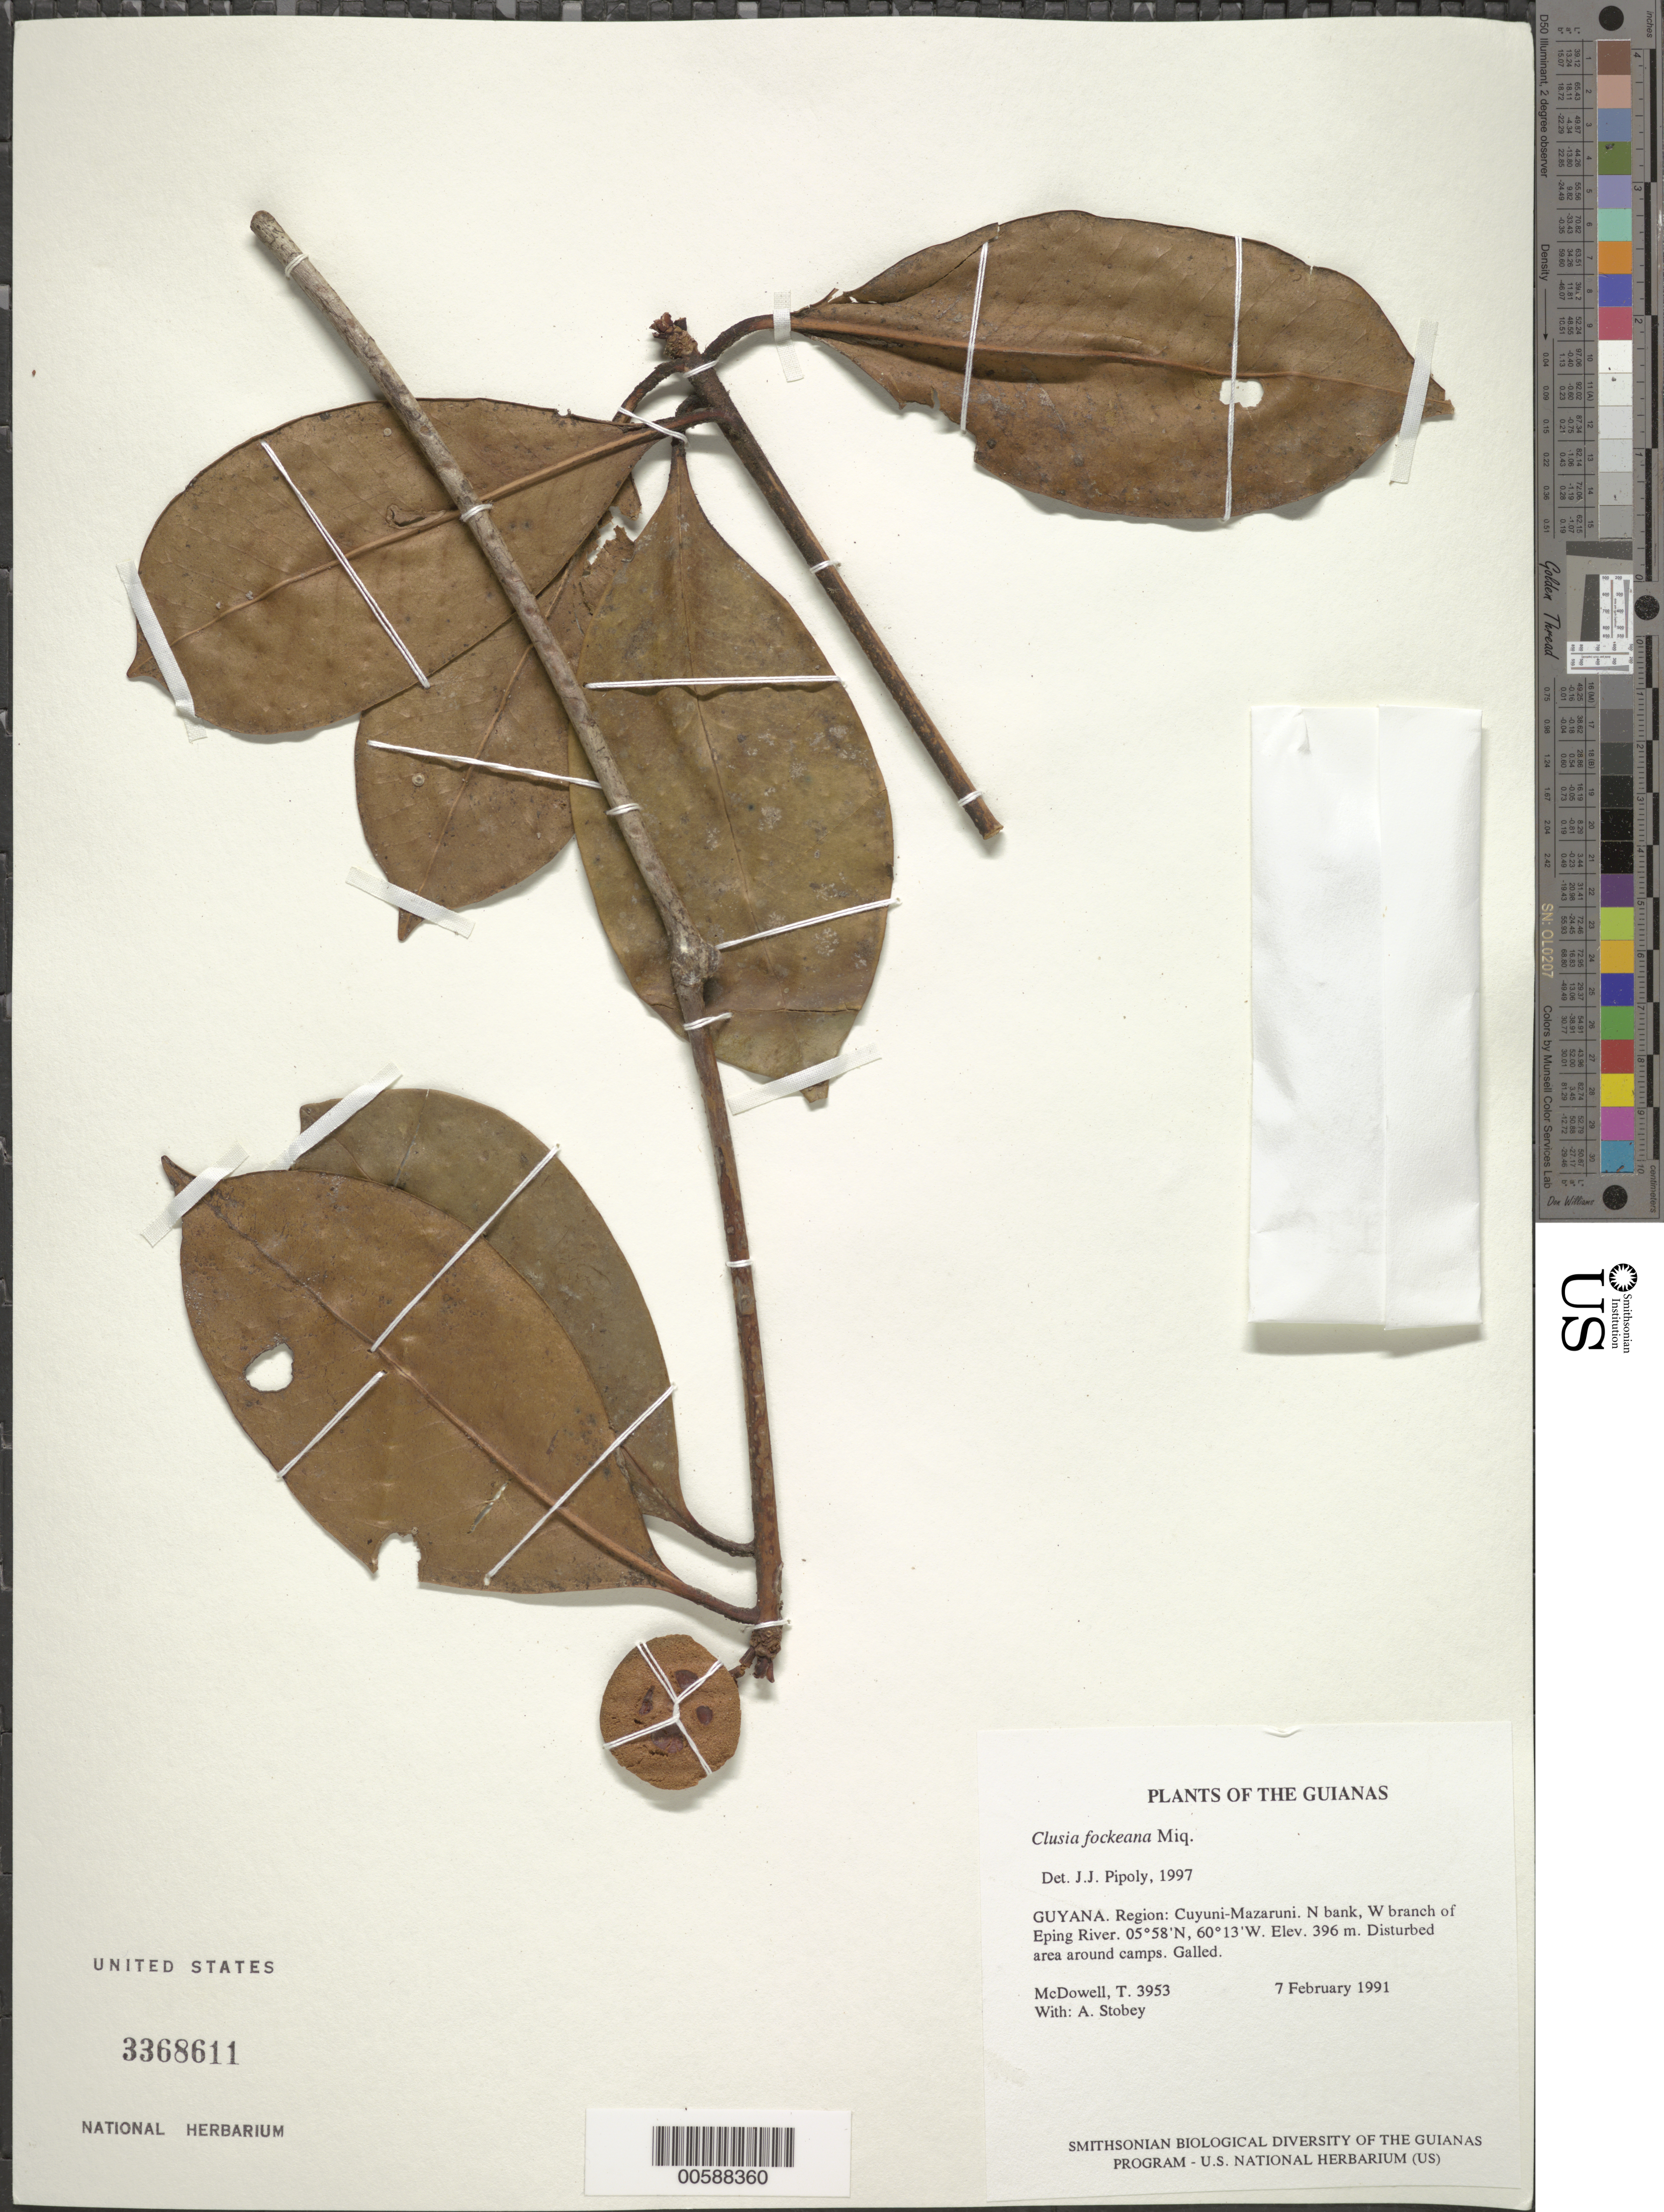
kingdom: Plantae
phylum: Tracheophyta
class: Magnoliopsida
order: Malpighiales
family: Clusiaceae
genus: Clusia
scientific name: Clusia fockeana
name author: Miq.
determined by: Pipoly, J. J., III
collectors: T. McDowell & A. Stobey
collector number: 3953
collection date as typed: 7 February 1991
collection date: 1991-02-07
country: Guyana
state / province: Cuyuni-Mazaruni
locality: N bank, W branch of Eping River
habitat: Disturbed area around camps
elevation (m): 396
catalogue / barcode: US 3368611